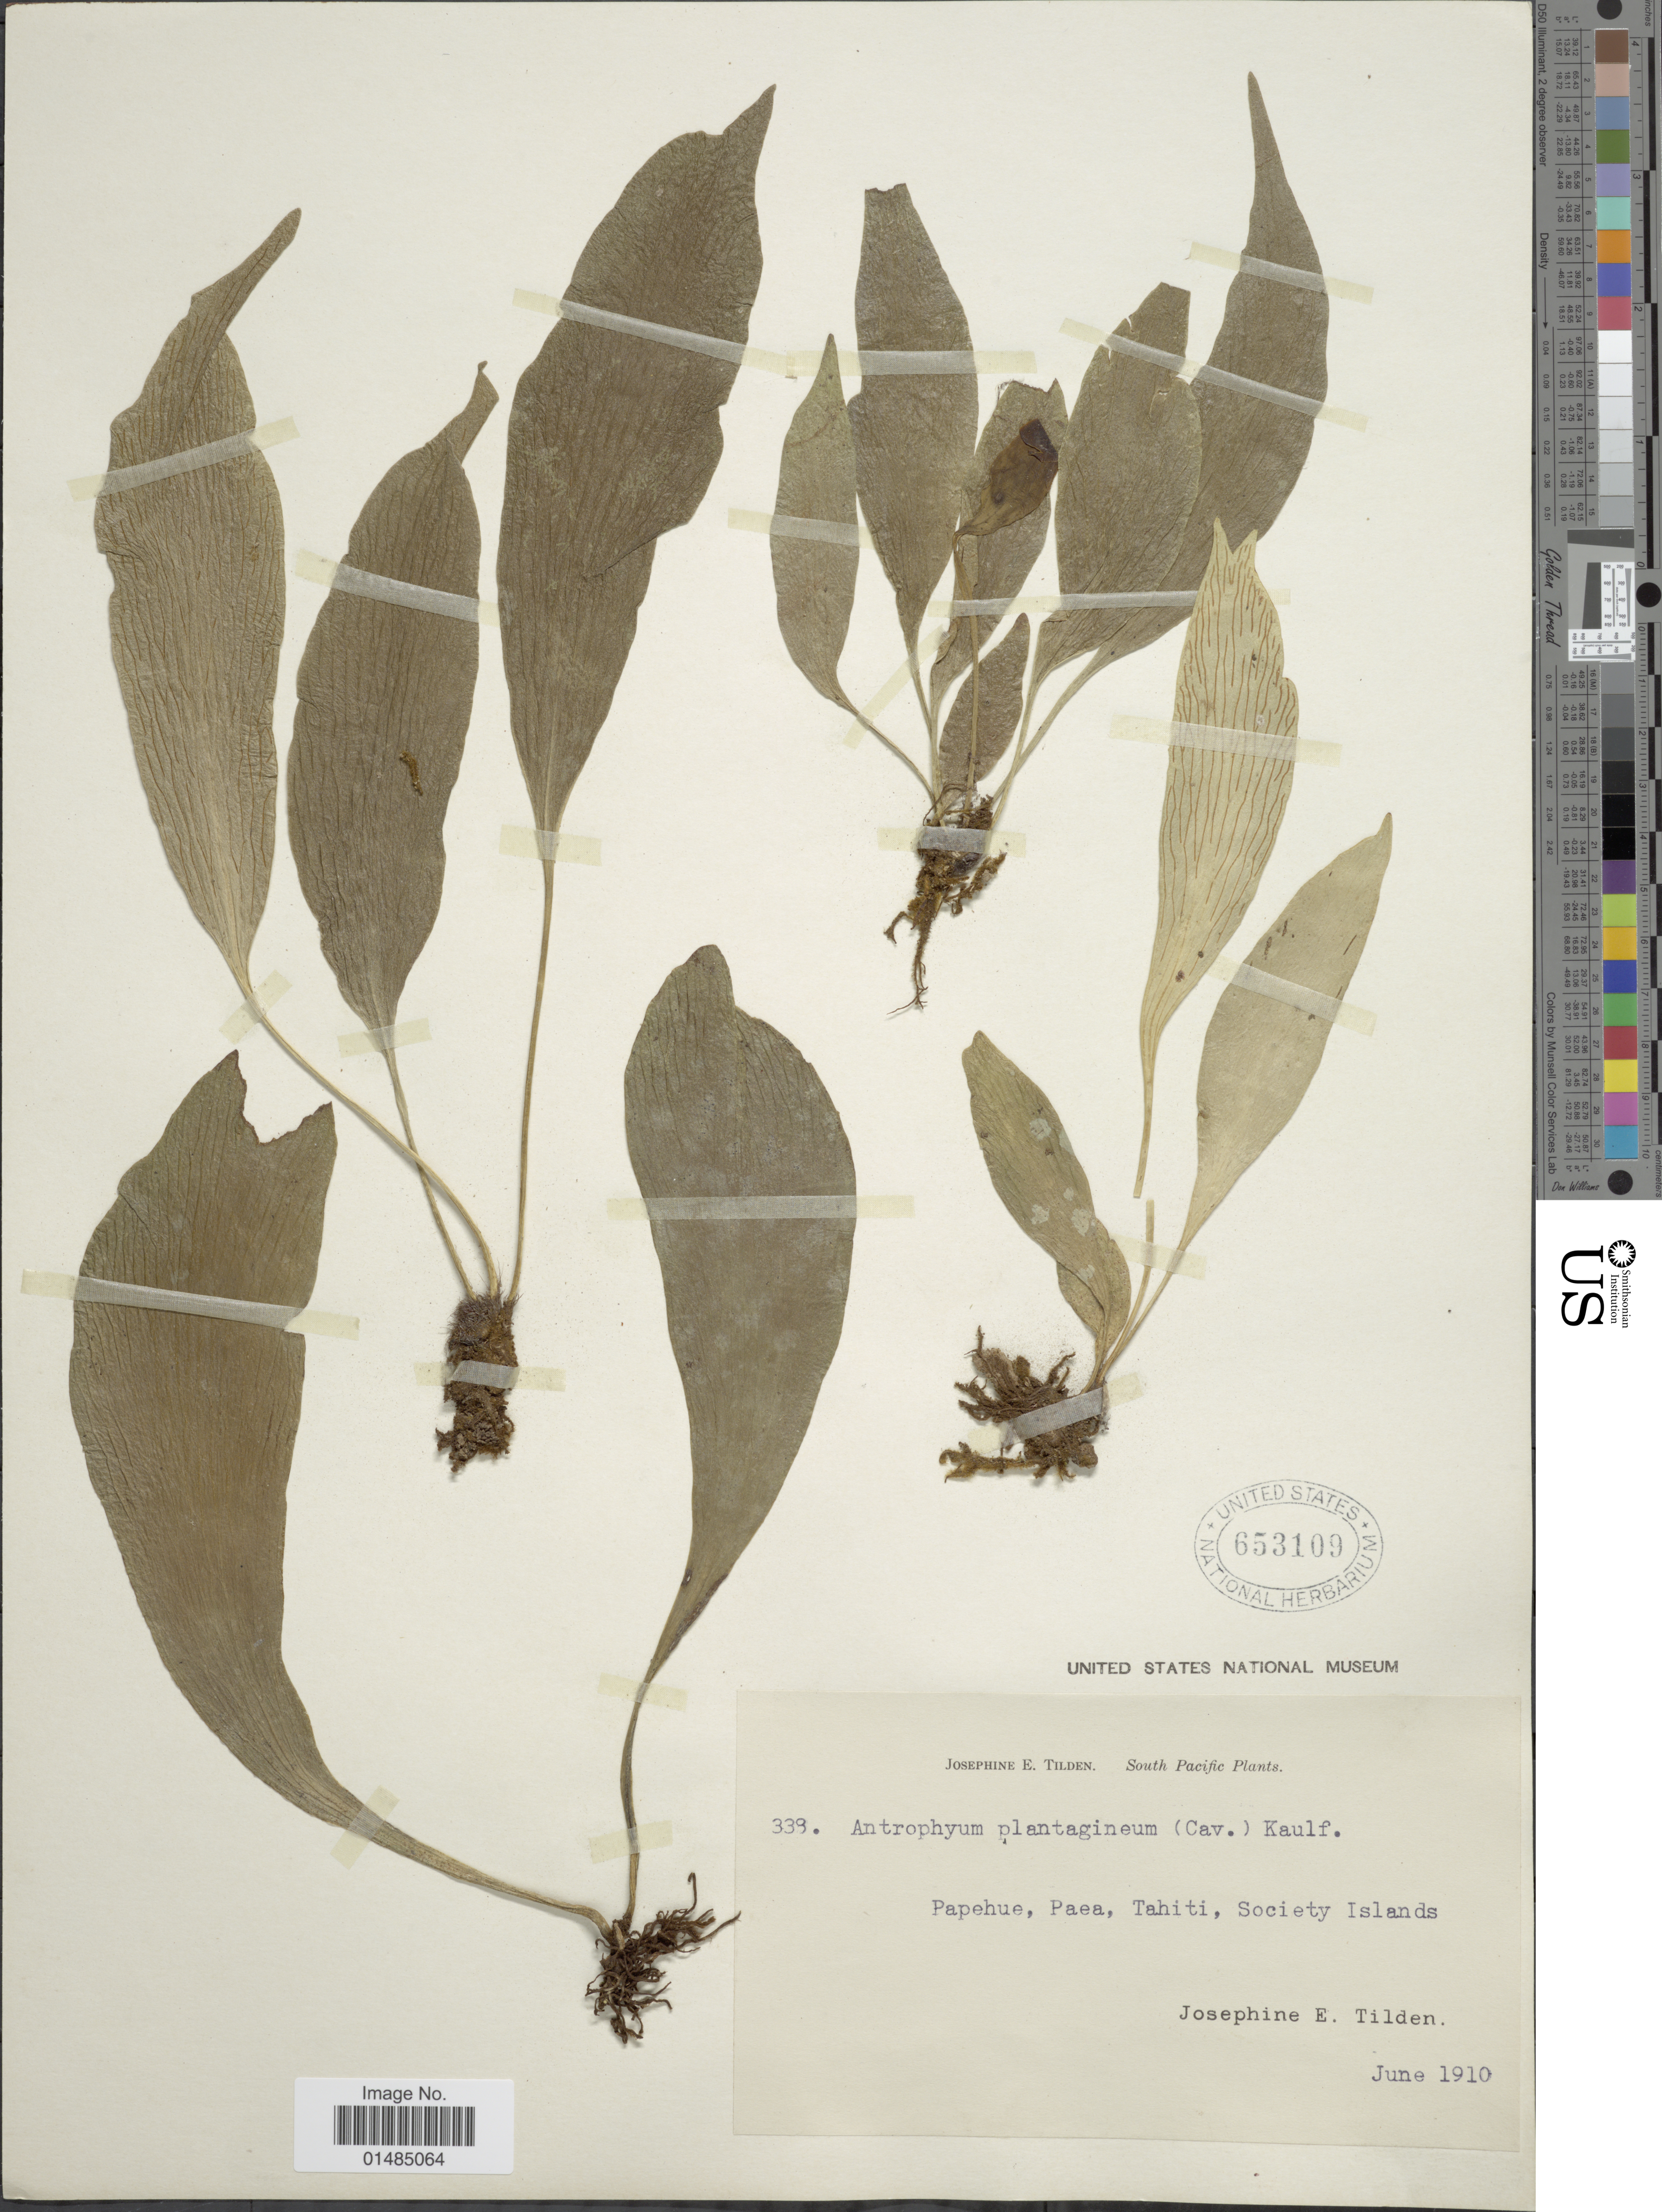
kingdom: Plantae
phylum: Tracheophyta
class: Polypodiopsida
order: Polypodiales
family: Pteridaceae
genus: Antrophyum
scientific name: Antrophyum reticulatum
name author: (G. Forst.) Kaulf.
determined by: Florence, J.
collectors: J. E. Tilden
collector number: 339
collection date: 1910-06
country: French Polynesia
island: Tahiti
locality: South Pacific, Papehue, Paea, Tahiti, Society Islands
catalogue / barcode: US 3727101-2